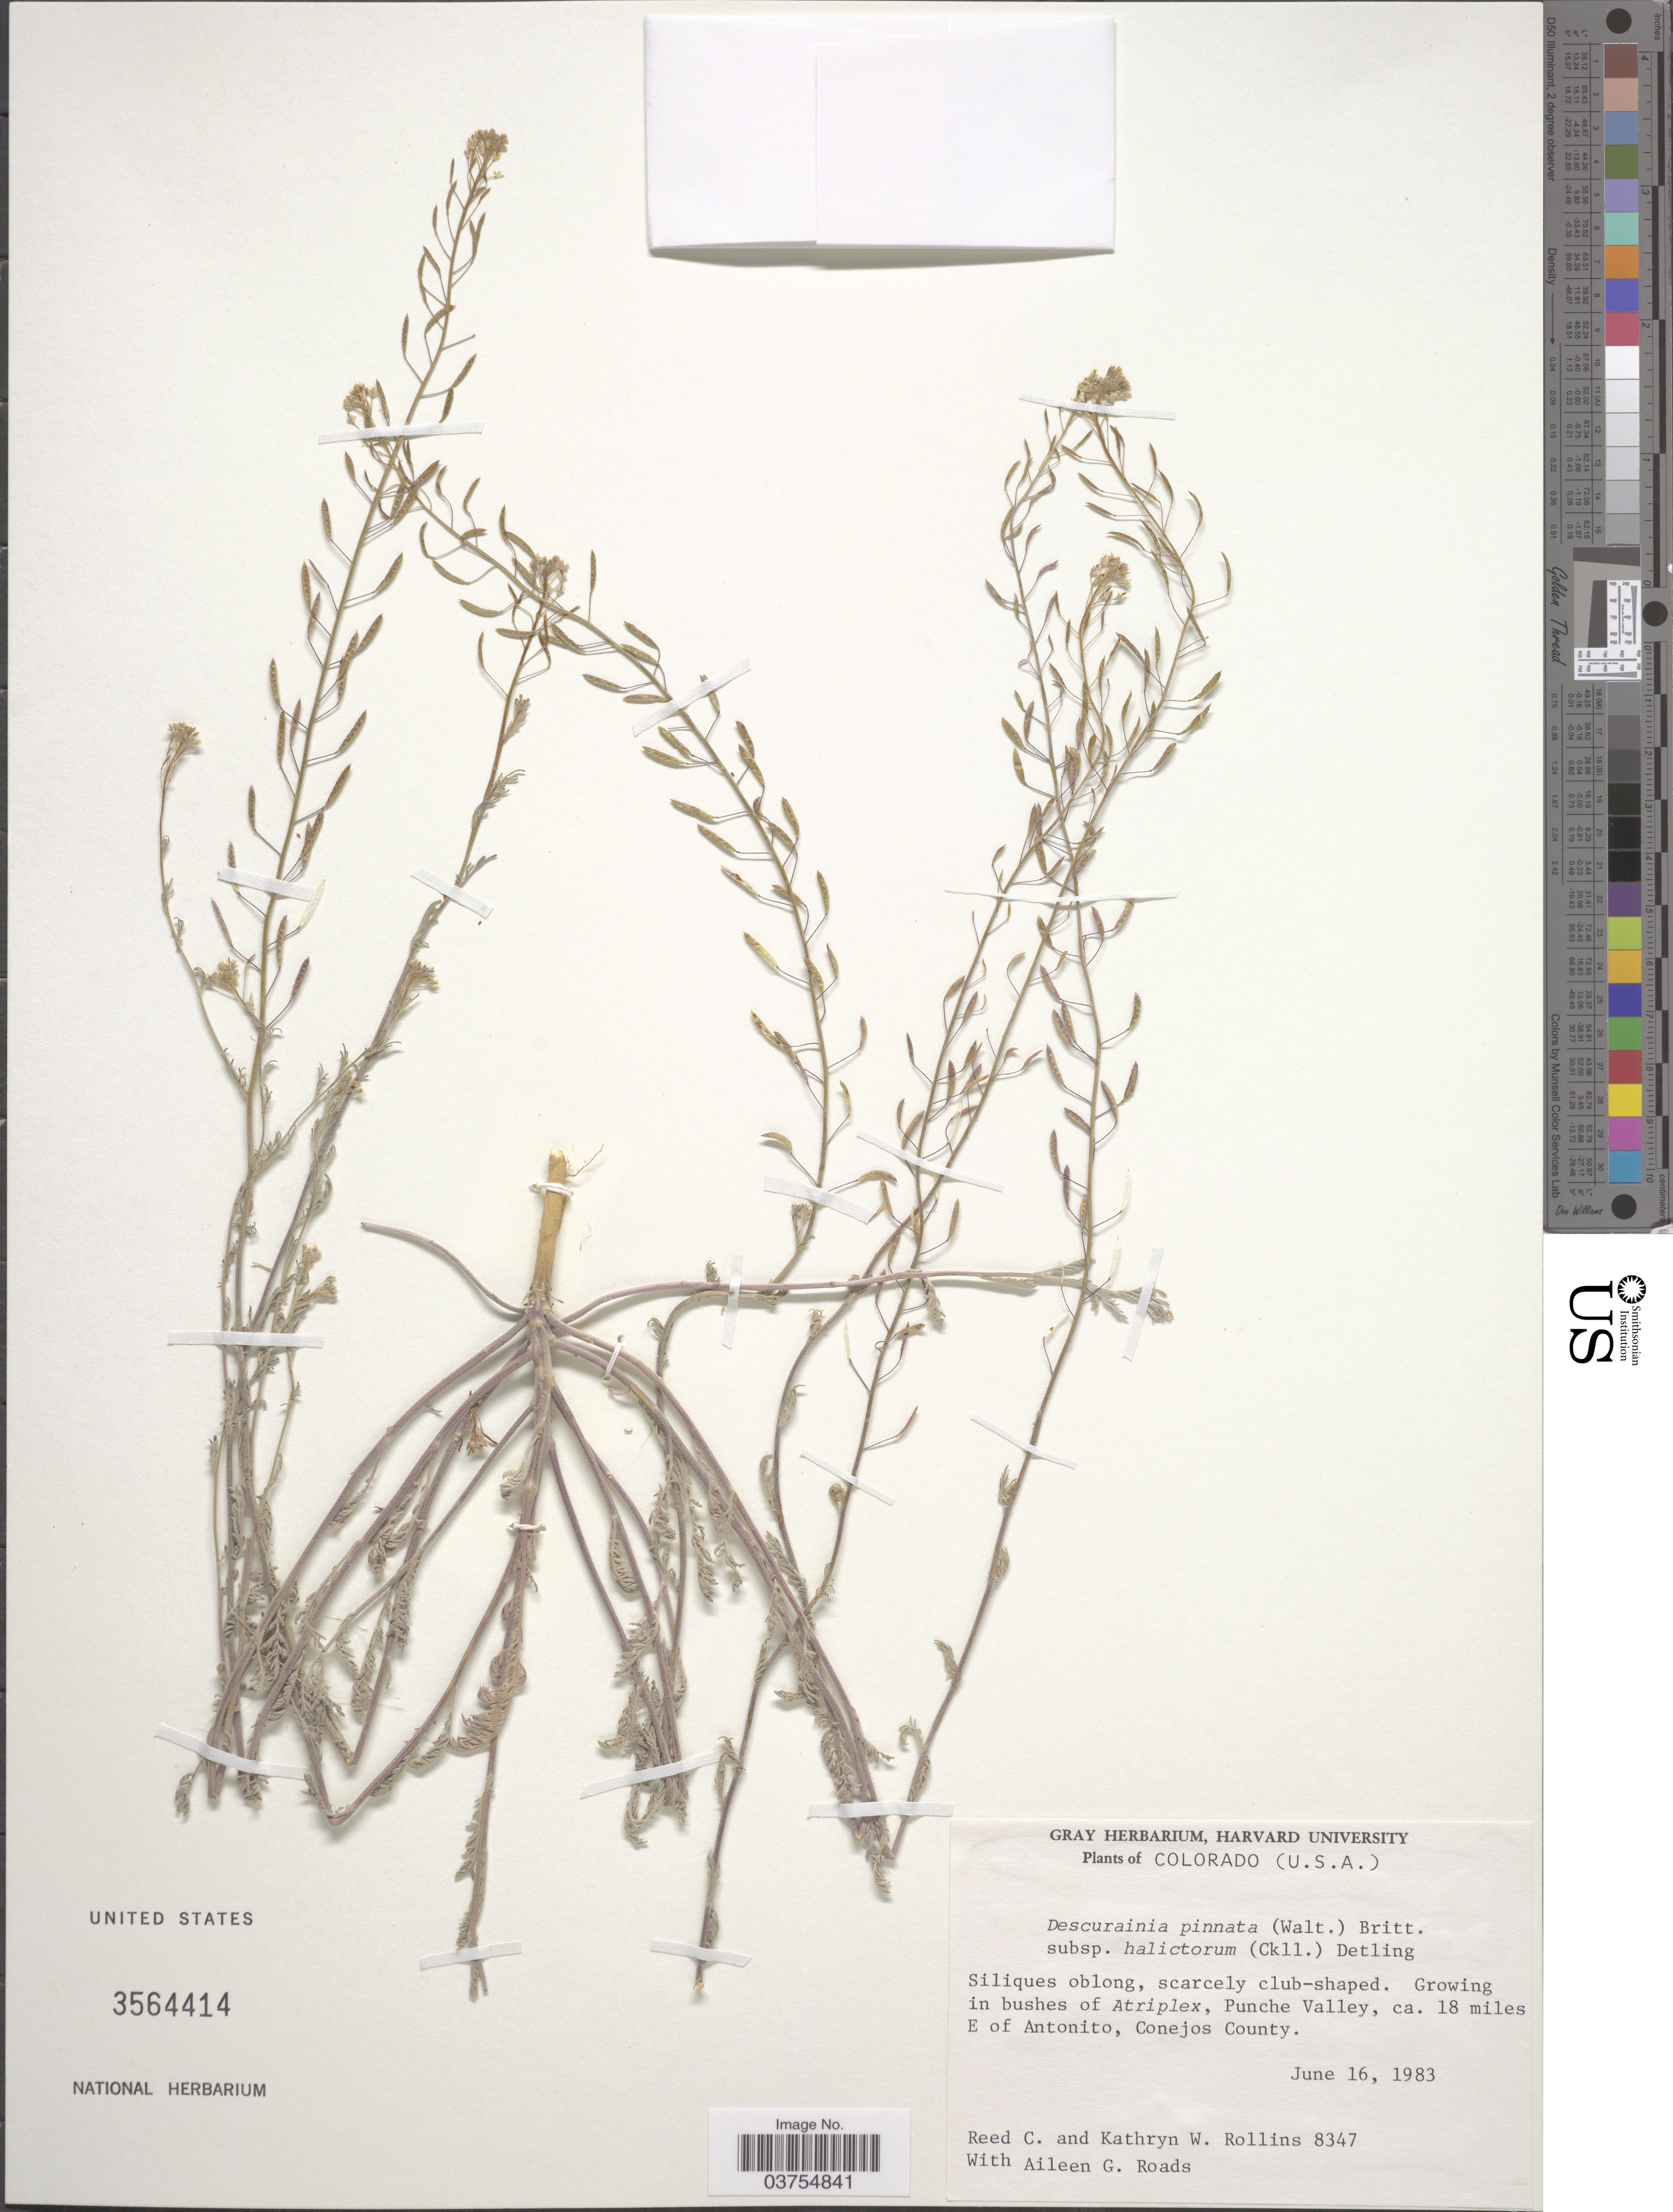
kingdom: Plantae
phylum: Tracheophyta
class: Magnoliopsida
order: Brassicales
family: Brassicaceae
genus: Descurainia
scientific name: Descurainia pinnata subsp. halictorum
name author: (Cockerell) Detling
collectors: R. C. Rollins, K. W. Rollins & A. Roads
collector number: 8347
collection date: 1983-06-16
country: United States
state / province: Colorado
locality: Punche Valley, ca. 18 miles E of Antonito, Conejos County.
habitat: growing in bushes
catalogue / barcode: US 3564414